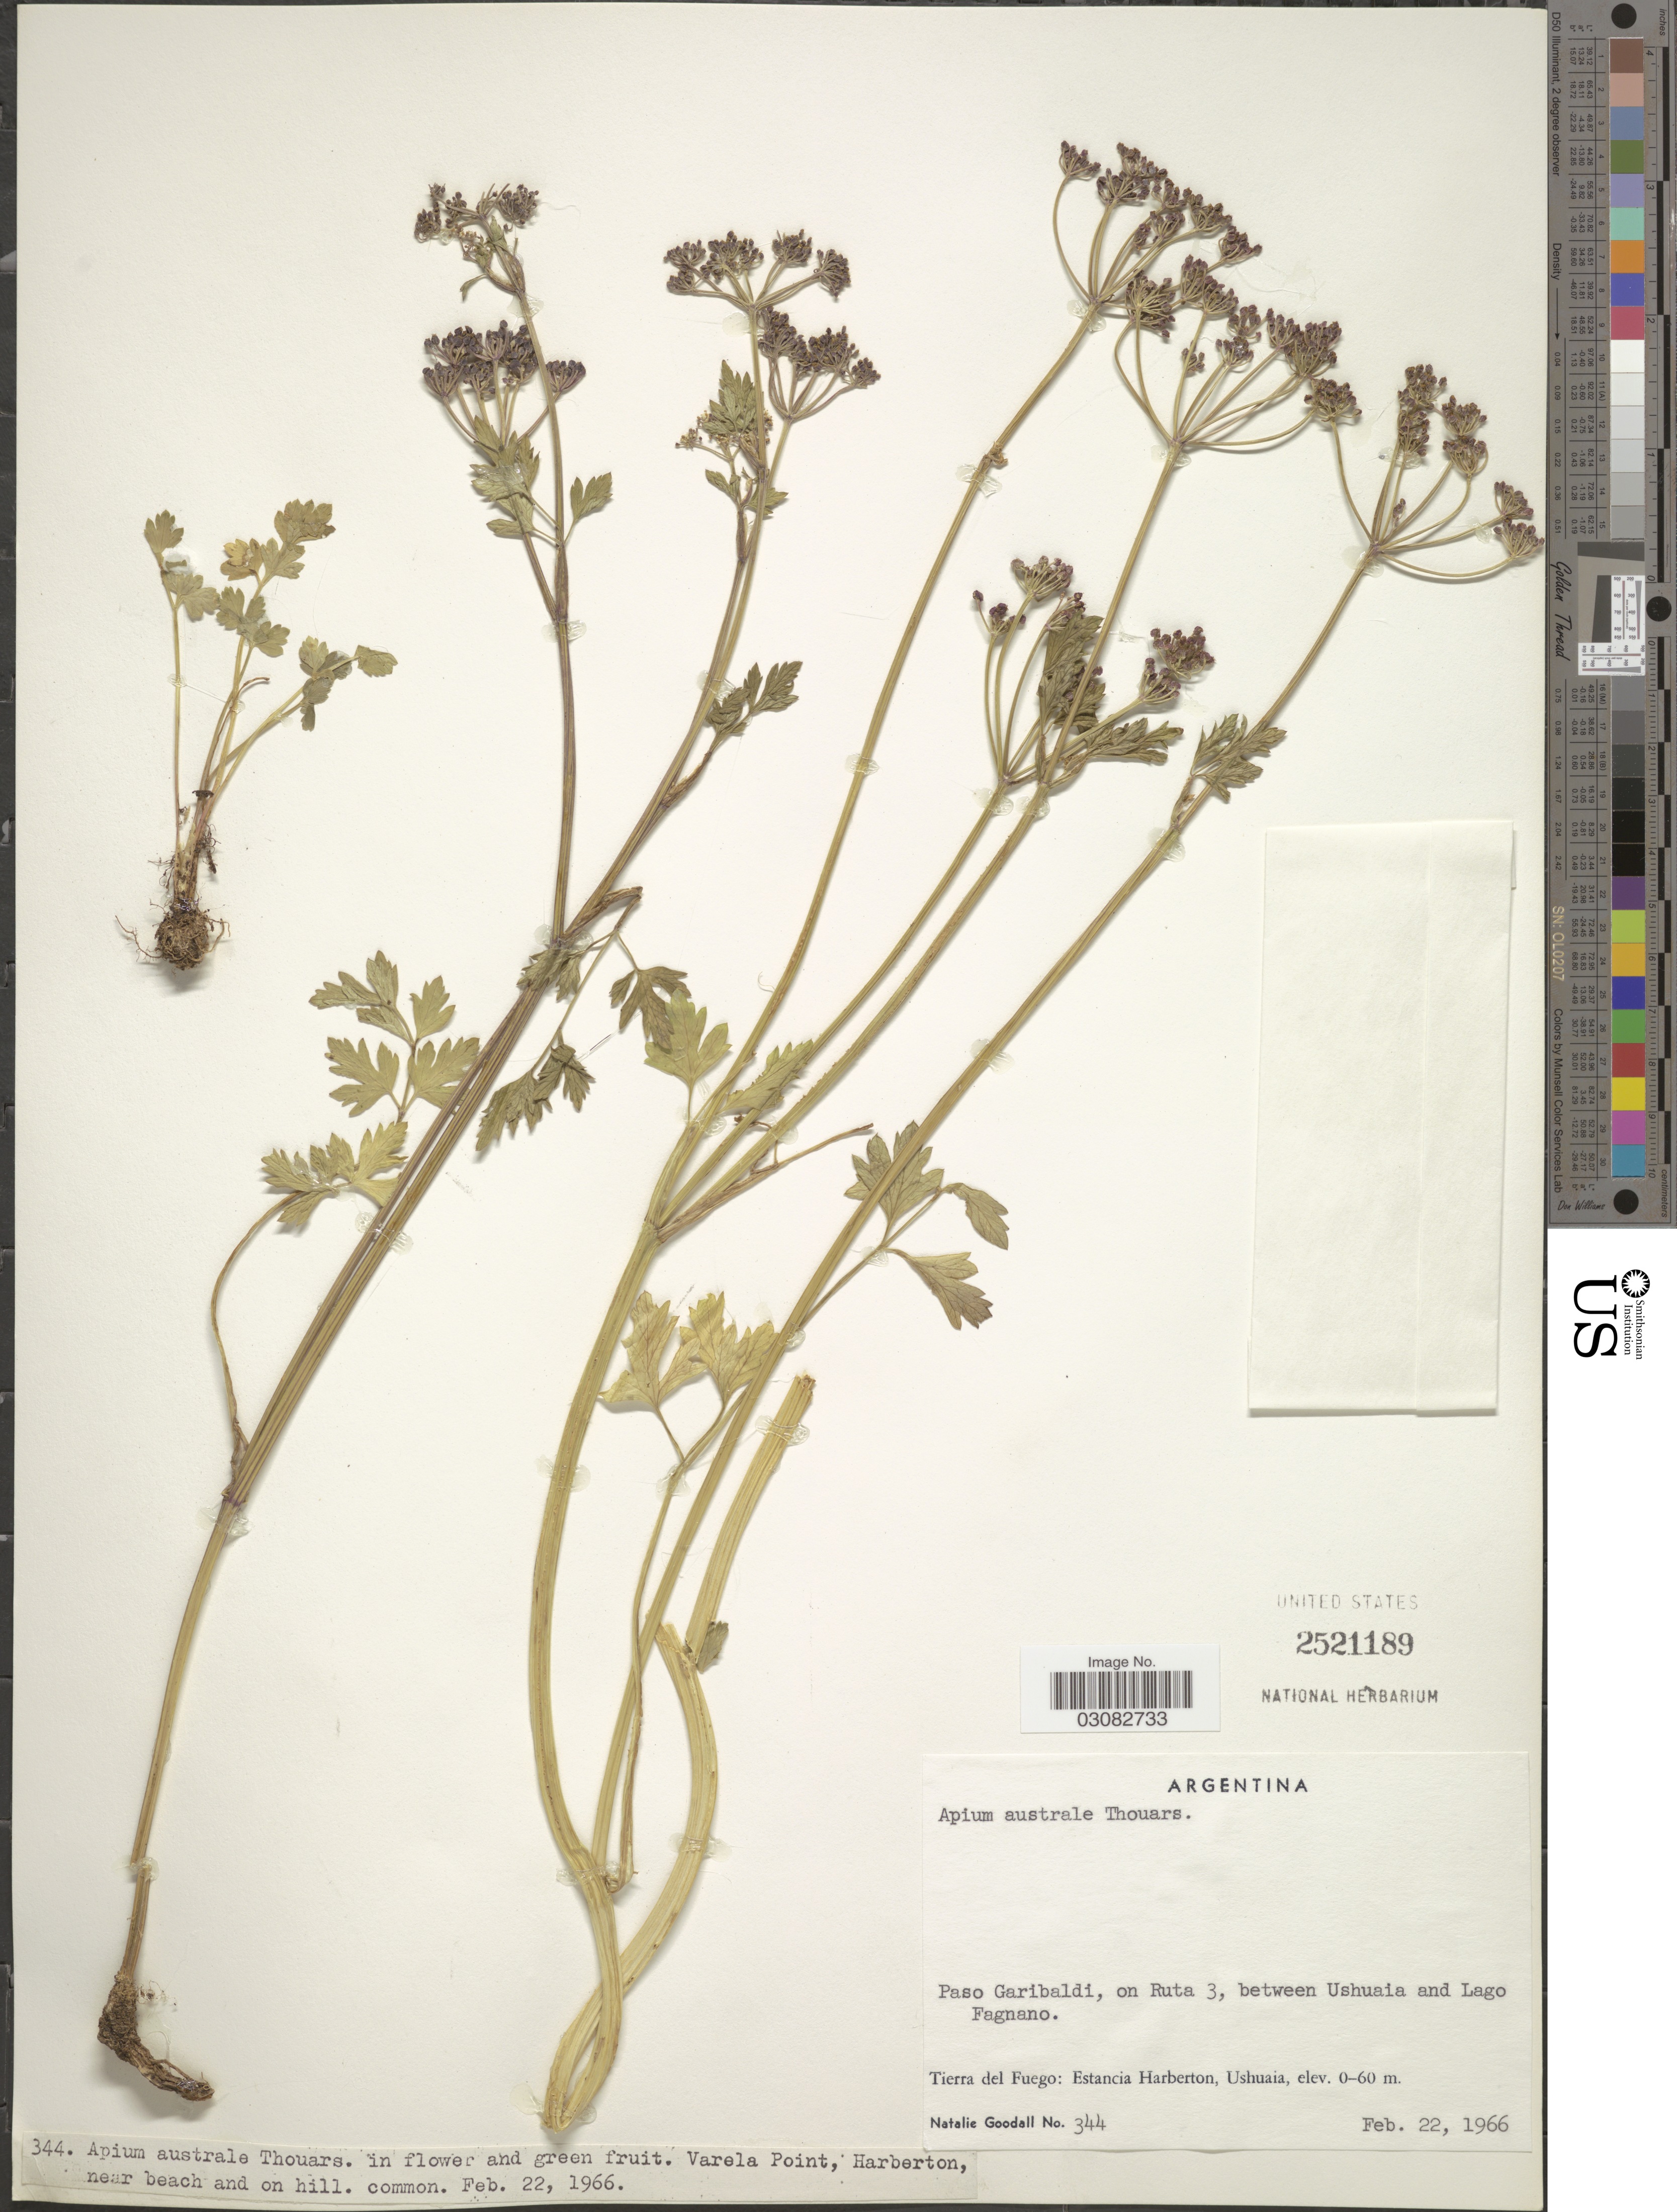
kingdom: Plantae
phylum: Tracheophyta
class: Magnoliopsida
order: Apiales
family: Apiaceae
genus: Apium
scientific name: Apium australe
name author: Thouars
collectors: N. Goodall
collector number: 344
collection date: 1966-02-22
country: Argentina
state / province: Tierra del Fuego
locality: Paso Garibaldi, on Ruta 3, between Ushuaia and Lago Fagnano. Estancia Harberton, Ushuaia. Varela Point.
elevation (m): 0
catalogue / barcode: US 2521189